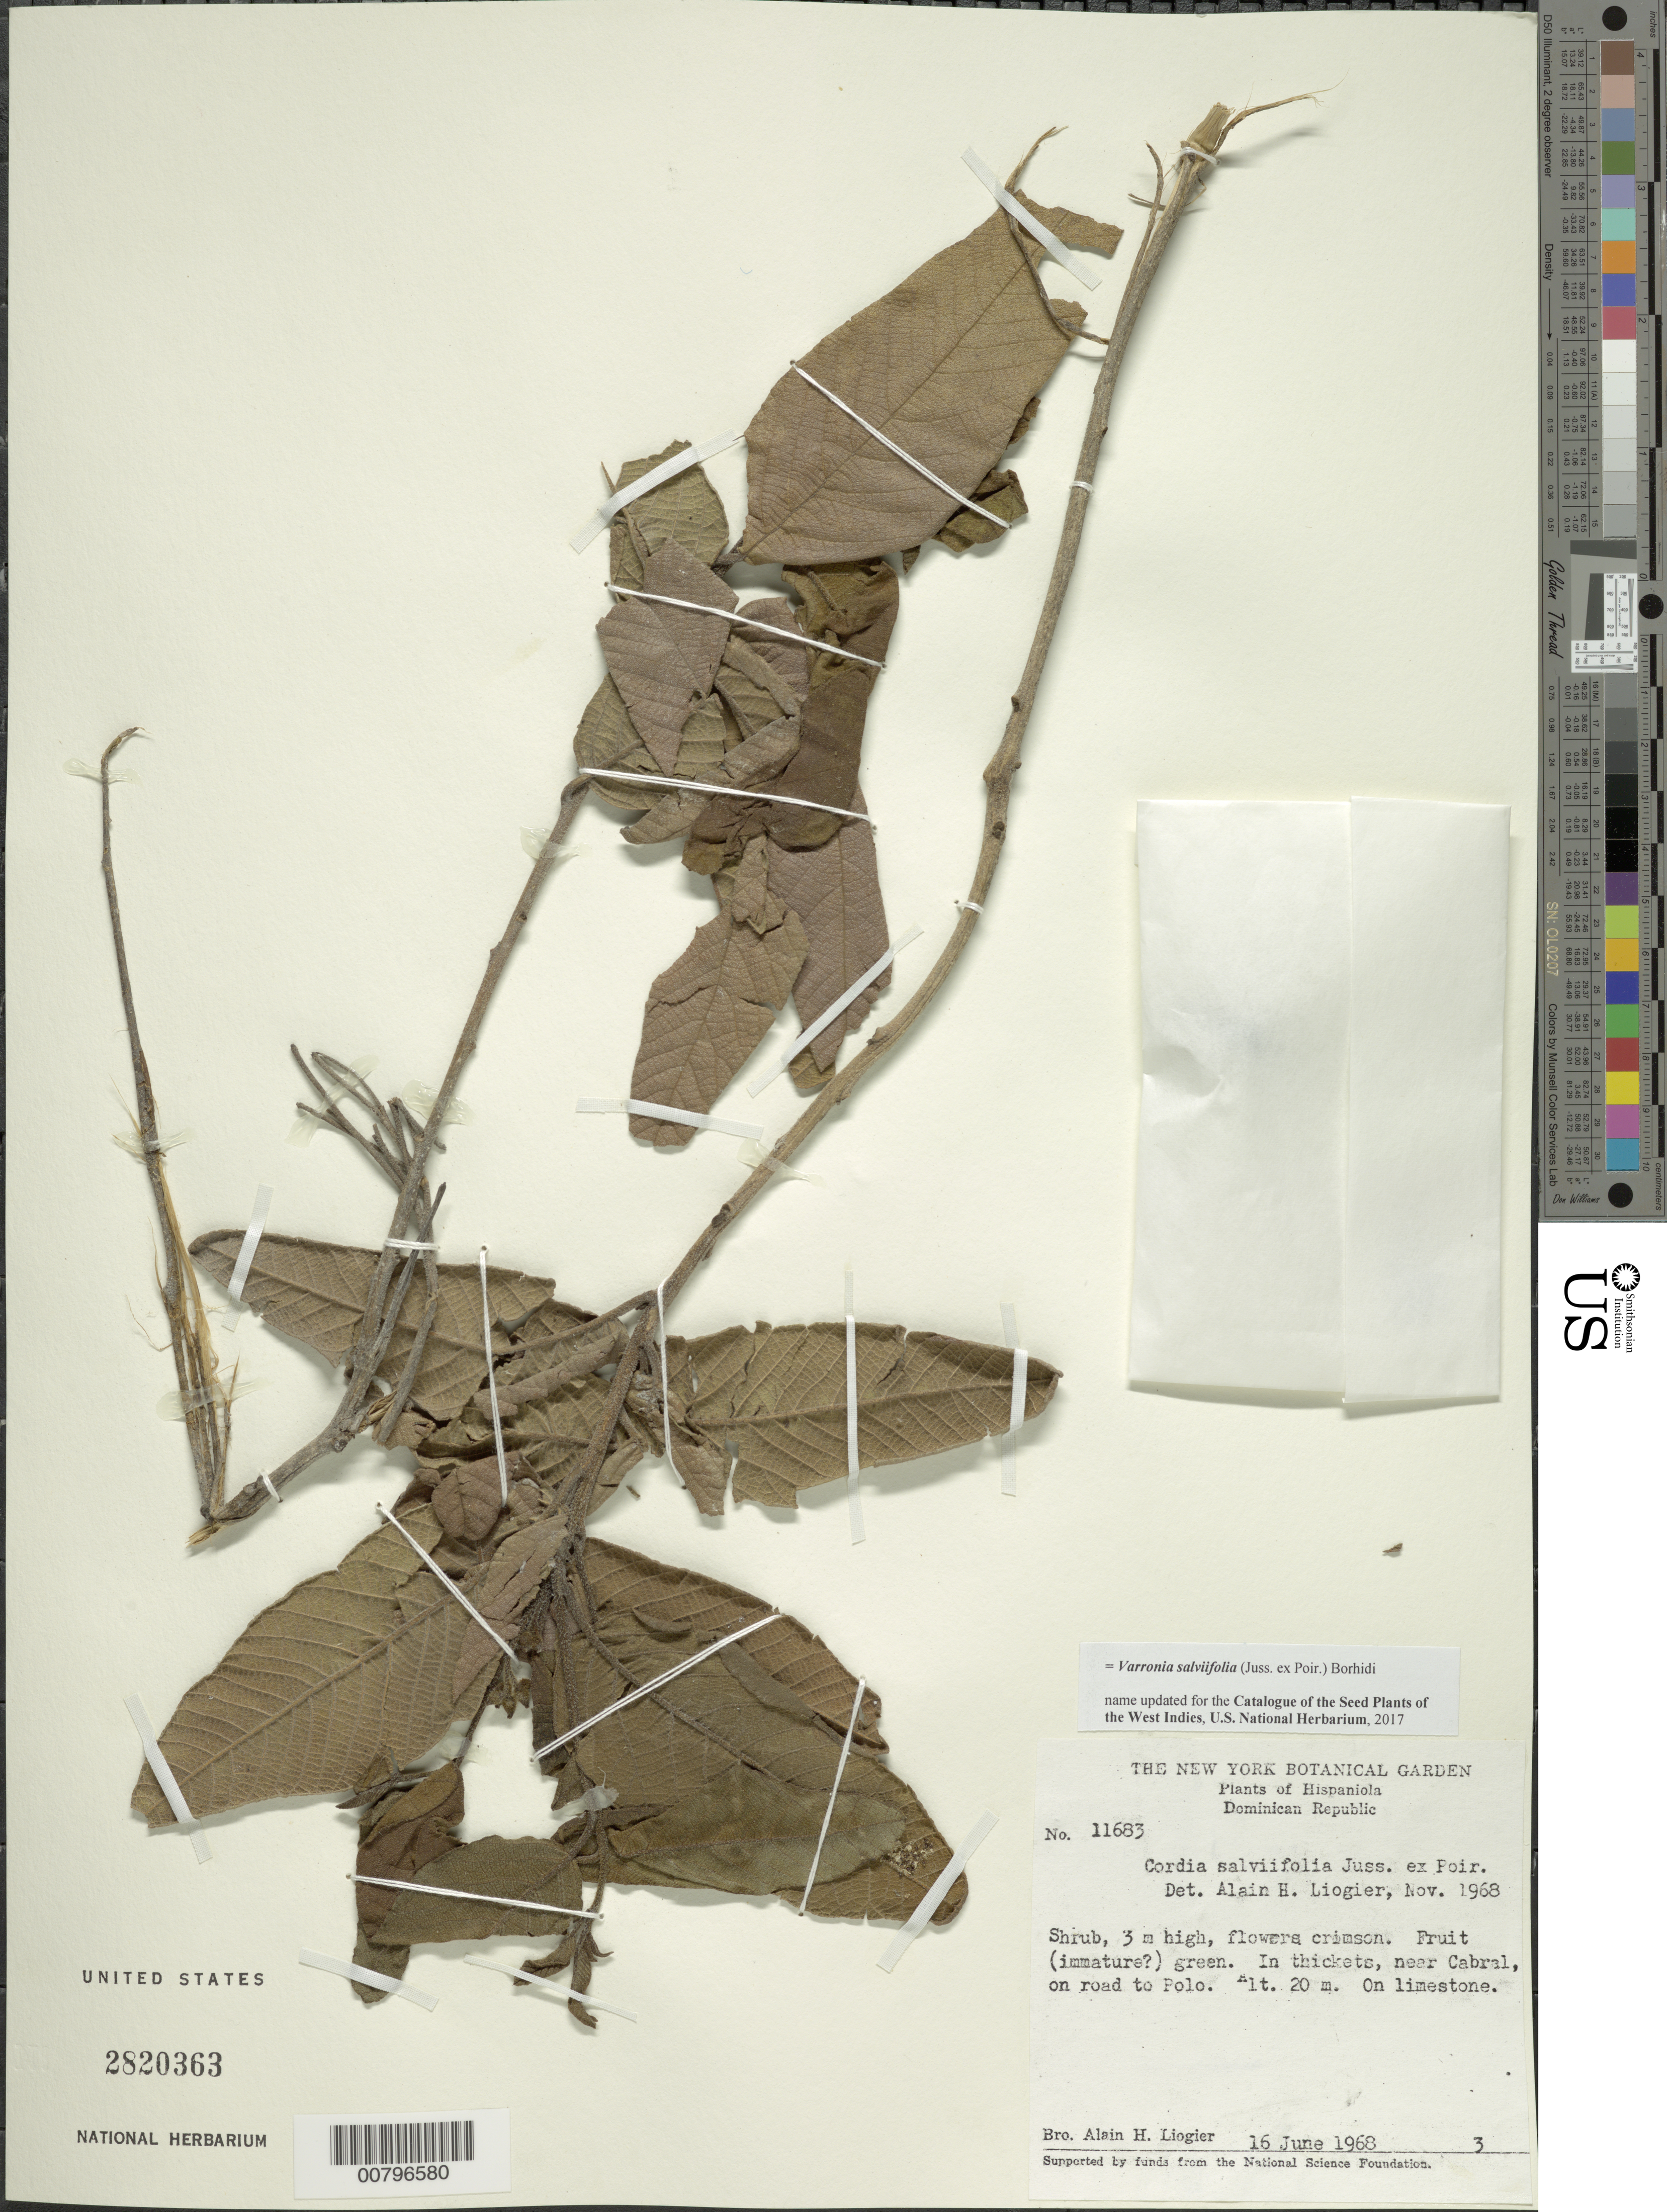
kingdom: Plantae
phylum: Tracheophyta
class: Magnoliopsida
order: Boraginales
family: Cordiaceae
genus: Varronia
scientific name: Varronia salviifolia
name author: (Juss. ex Poir.) Borhidi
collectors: A. H. Liogier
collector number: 11683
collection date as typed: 16 Jun 1968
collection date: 1968-06-16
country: Dominican Republic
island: Hispaniola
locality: On road to Polo, near Cabral.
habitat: In thickets, on limestone.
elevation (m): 20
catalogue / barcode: US 2820363